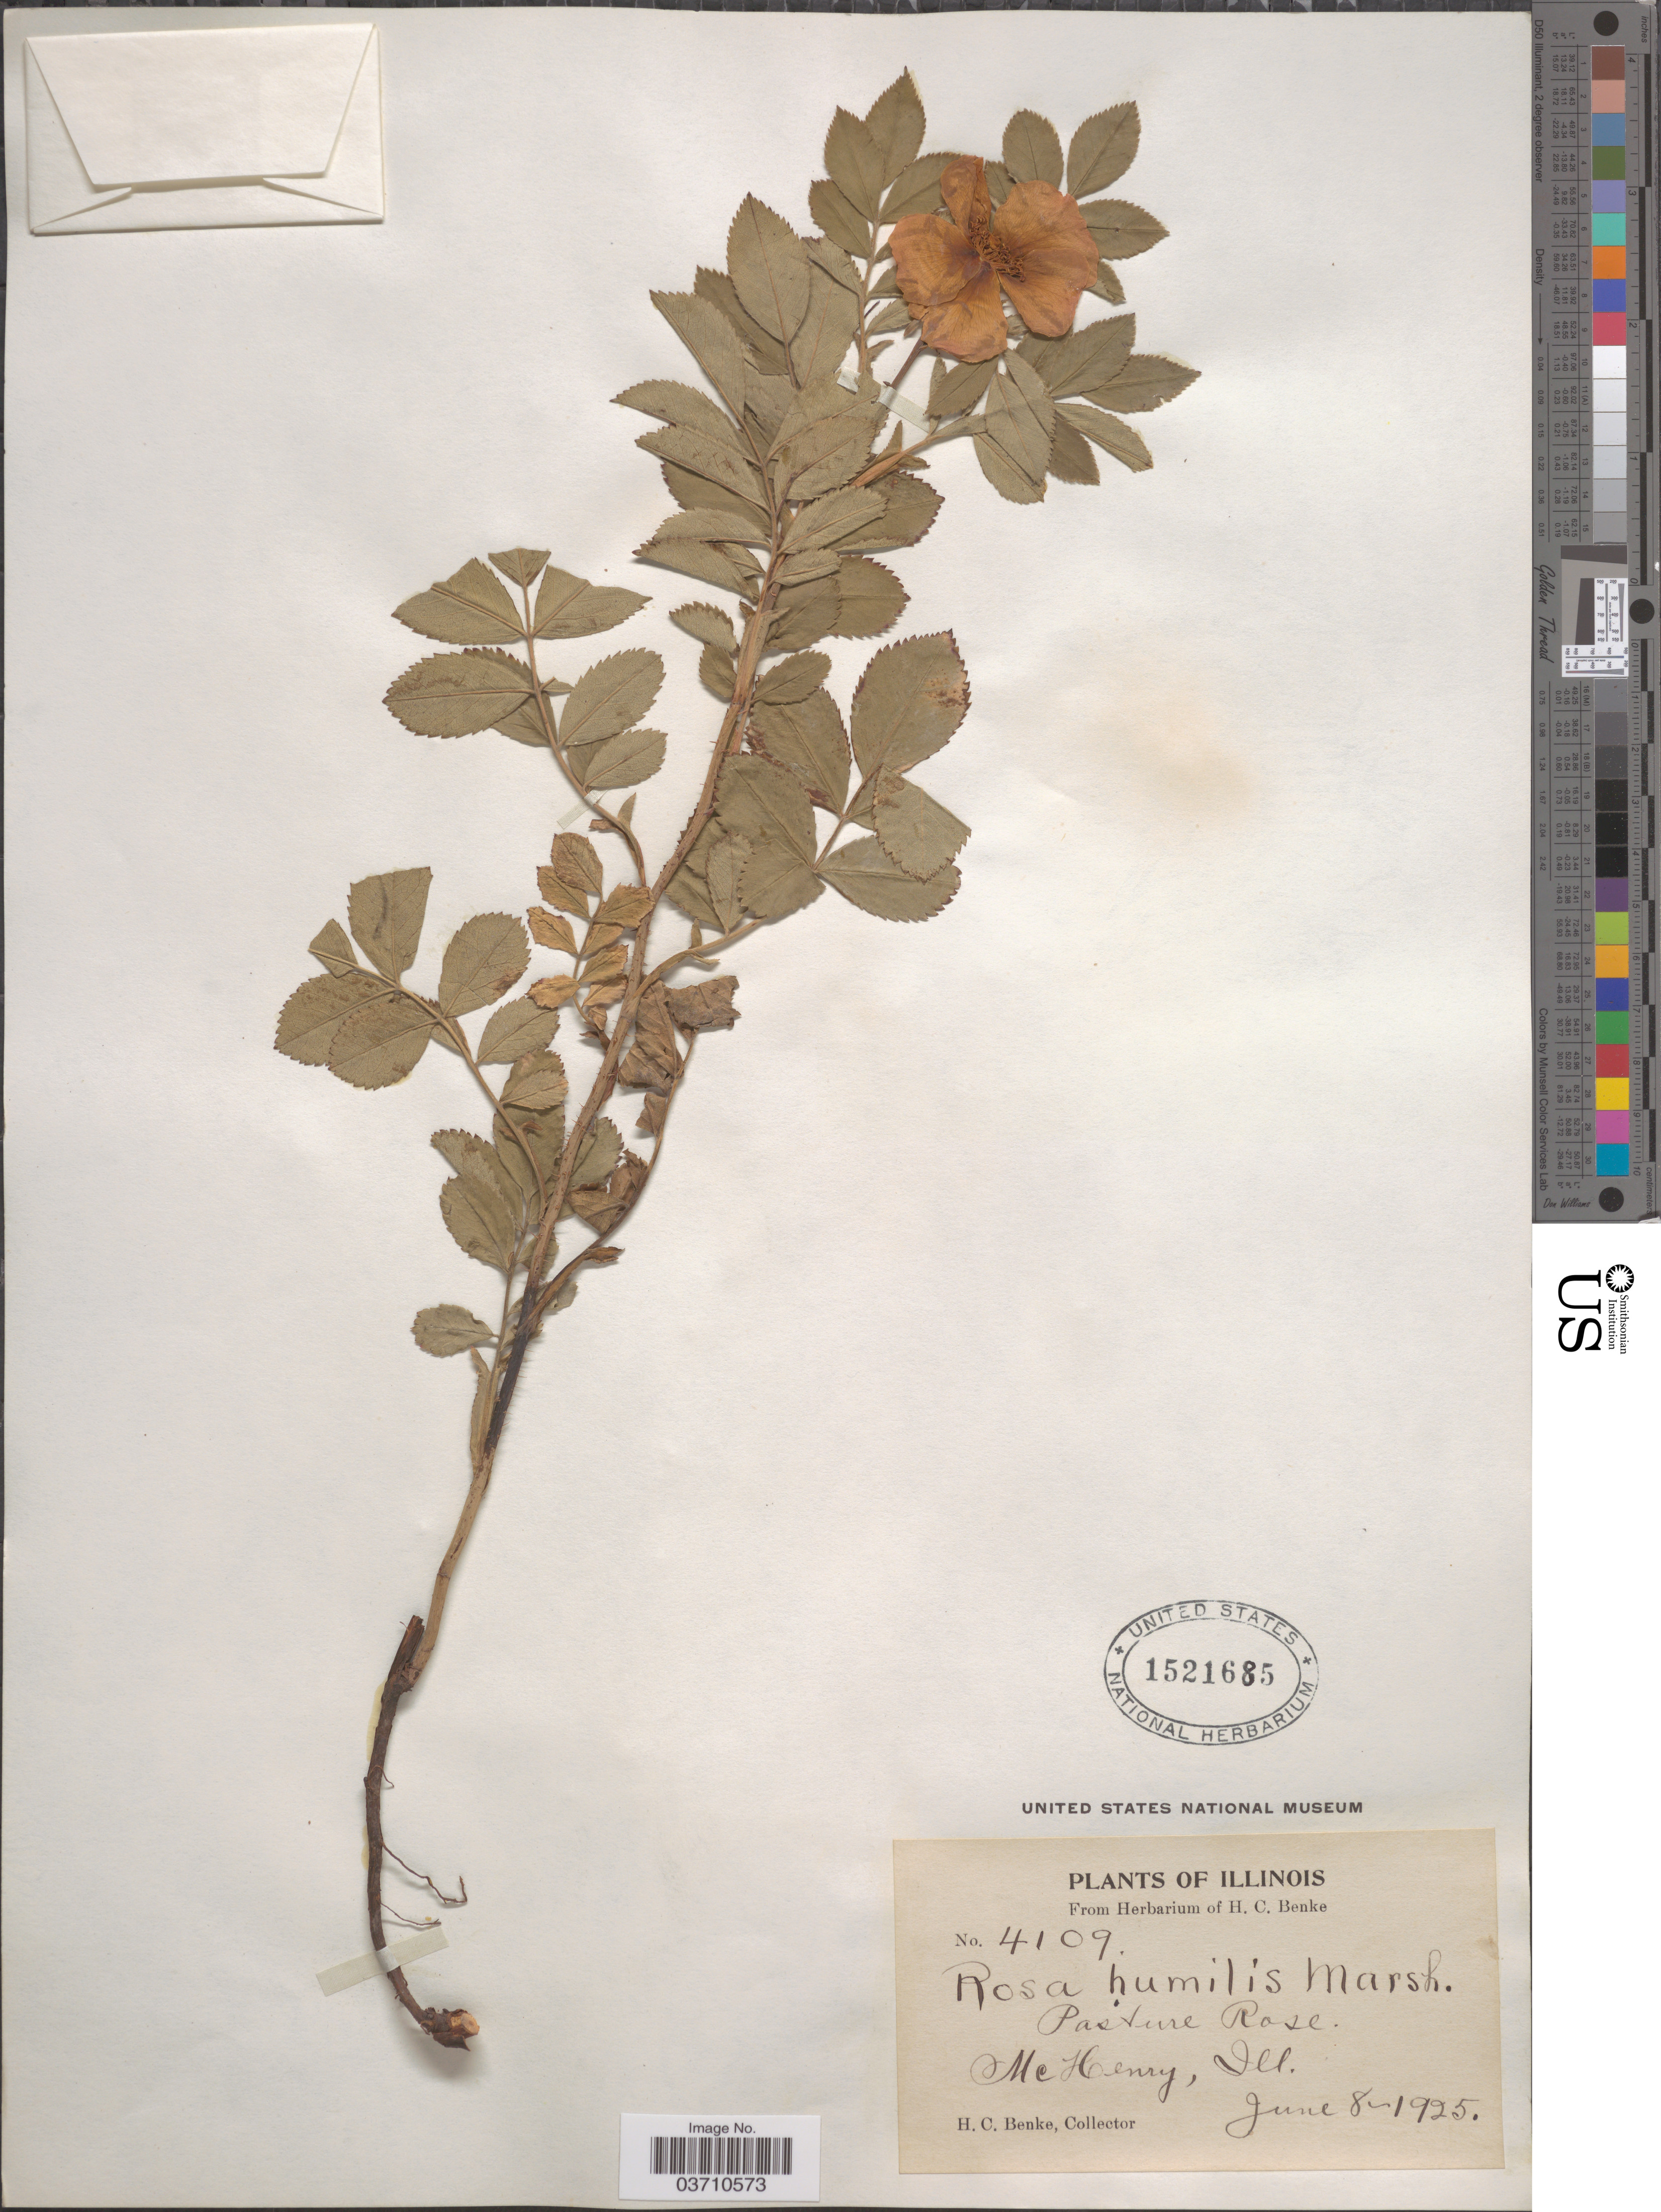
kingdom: Plantae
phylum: Tracheophyta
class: Magnoliopsida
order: Rosales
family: Rosaceae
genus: Rosa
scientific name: Rosa humilis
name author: Marshall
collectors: H. Benke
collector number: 4109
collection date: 1925-06-08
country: United States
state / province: Illinois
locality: McHenry.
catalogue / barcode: US 1521685